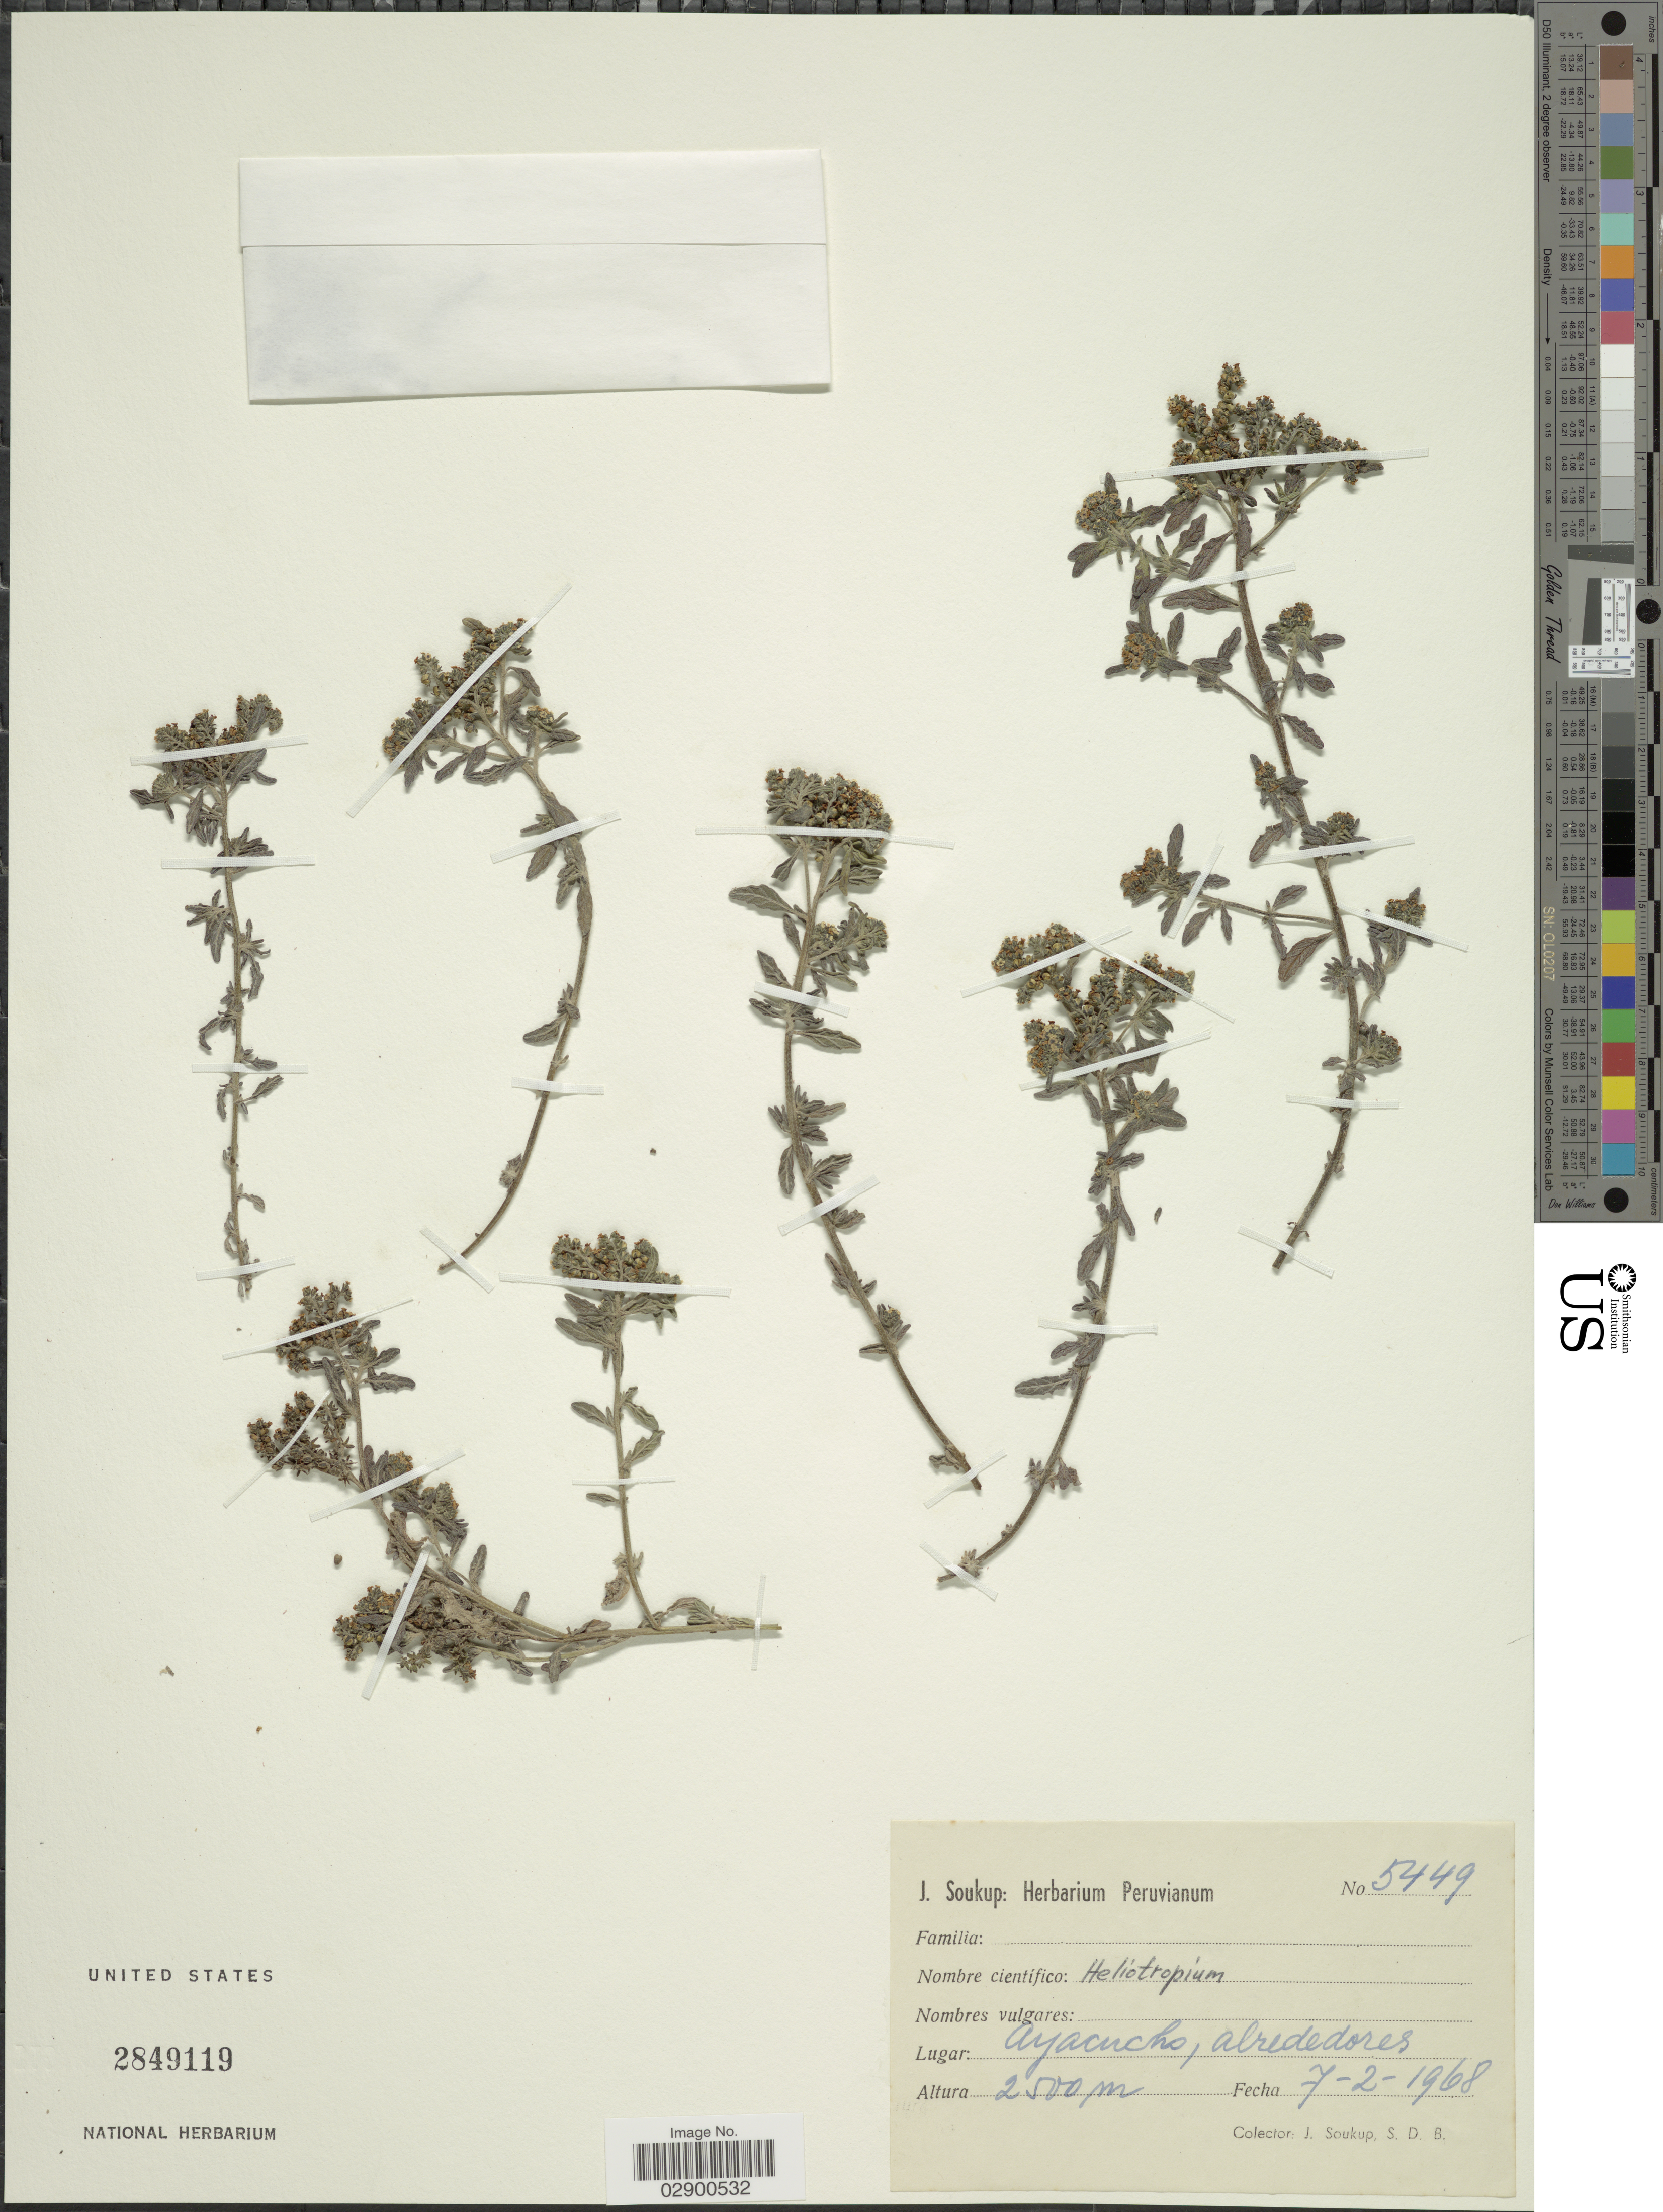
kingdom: Plantae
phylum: Tracheophyta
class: Magnoliopsida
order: Boraginales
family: Heliotropiaceae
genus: Heliotropium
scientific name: Heliotropium microstachyum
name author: Ruiz & Pav.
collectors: J. Soukup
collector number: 5449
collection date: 1968-02-07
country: Peru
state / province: Ayacucho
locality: Lugar Ayacucho, alrededores.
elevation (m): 2500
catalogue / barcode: US 2849119